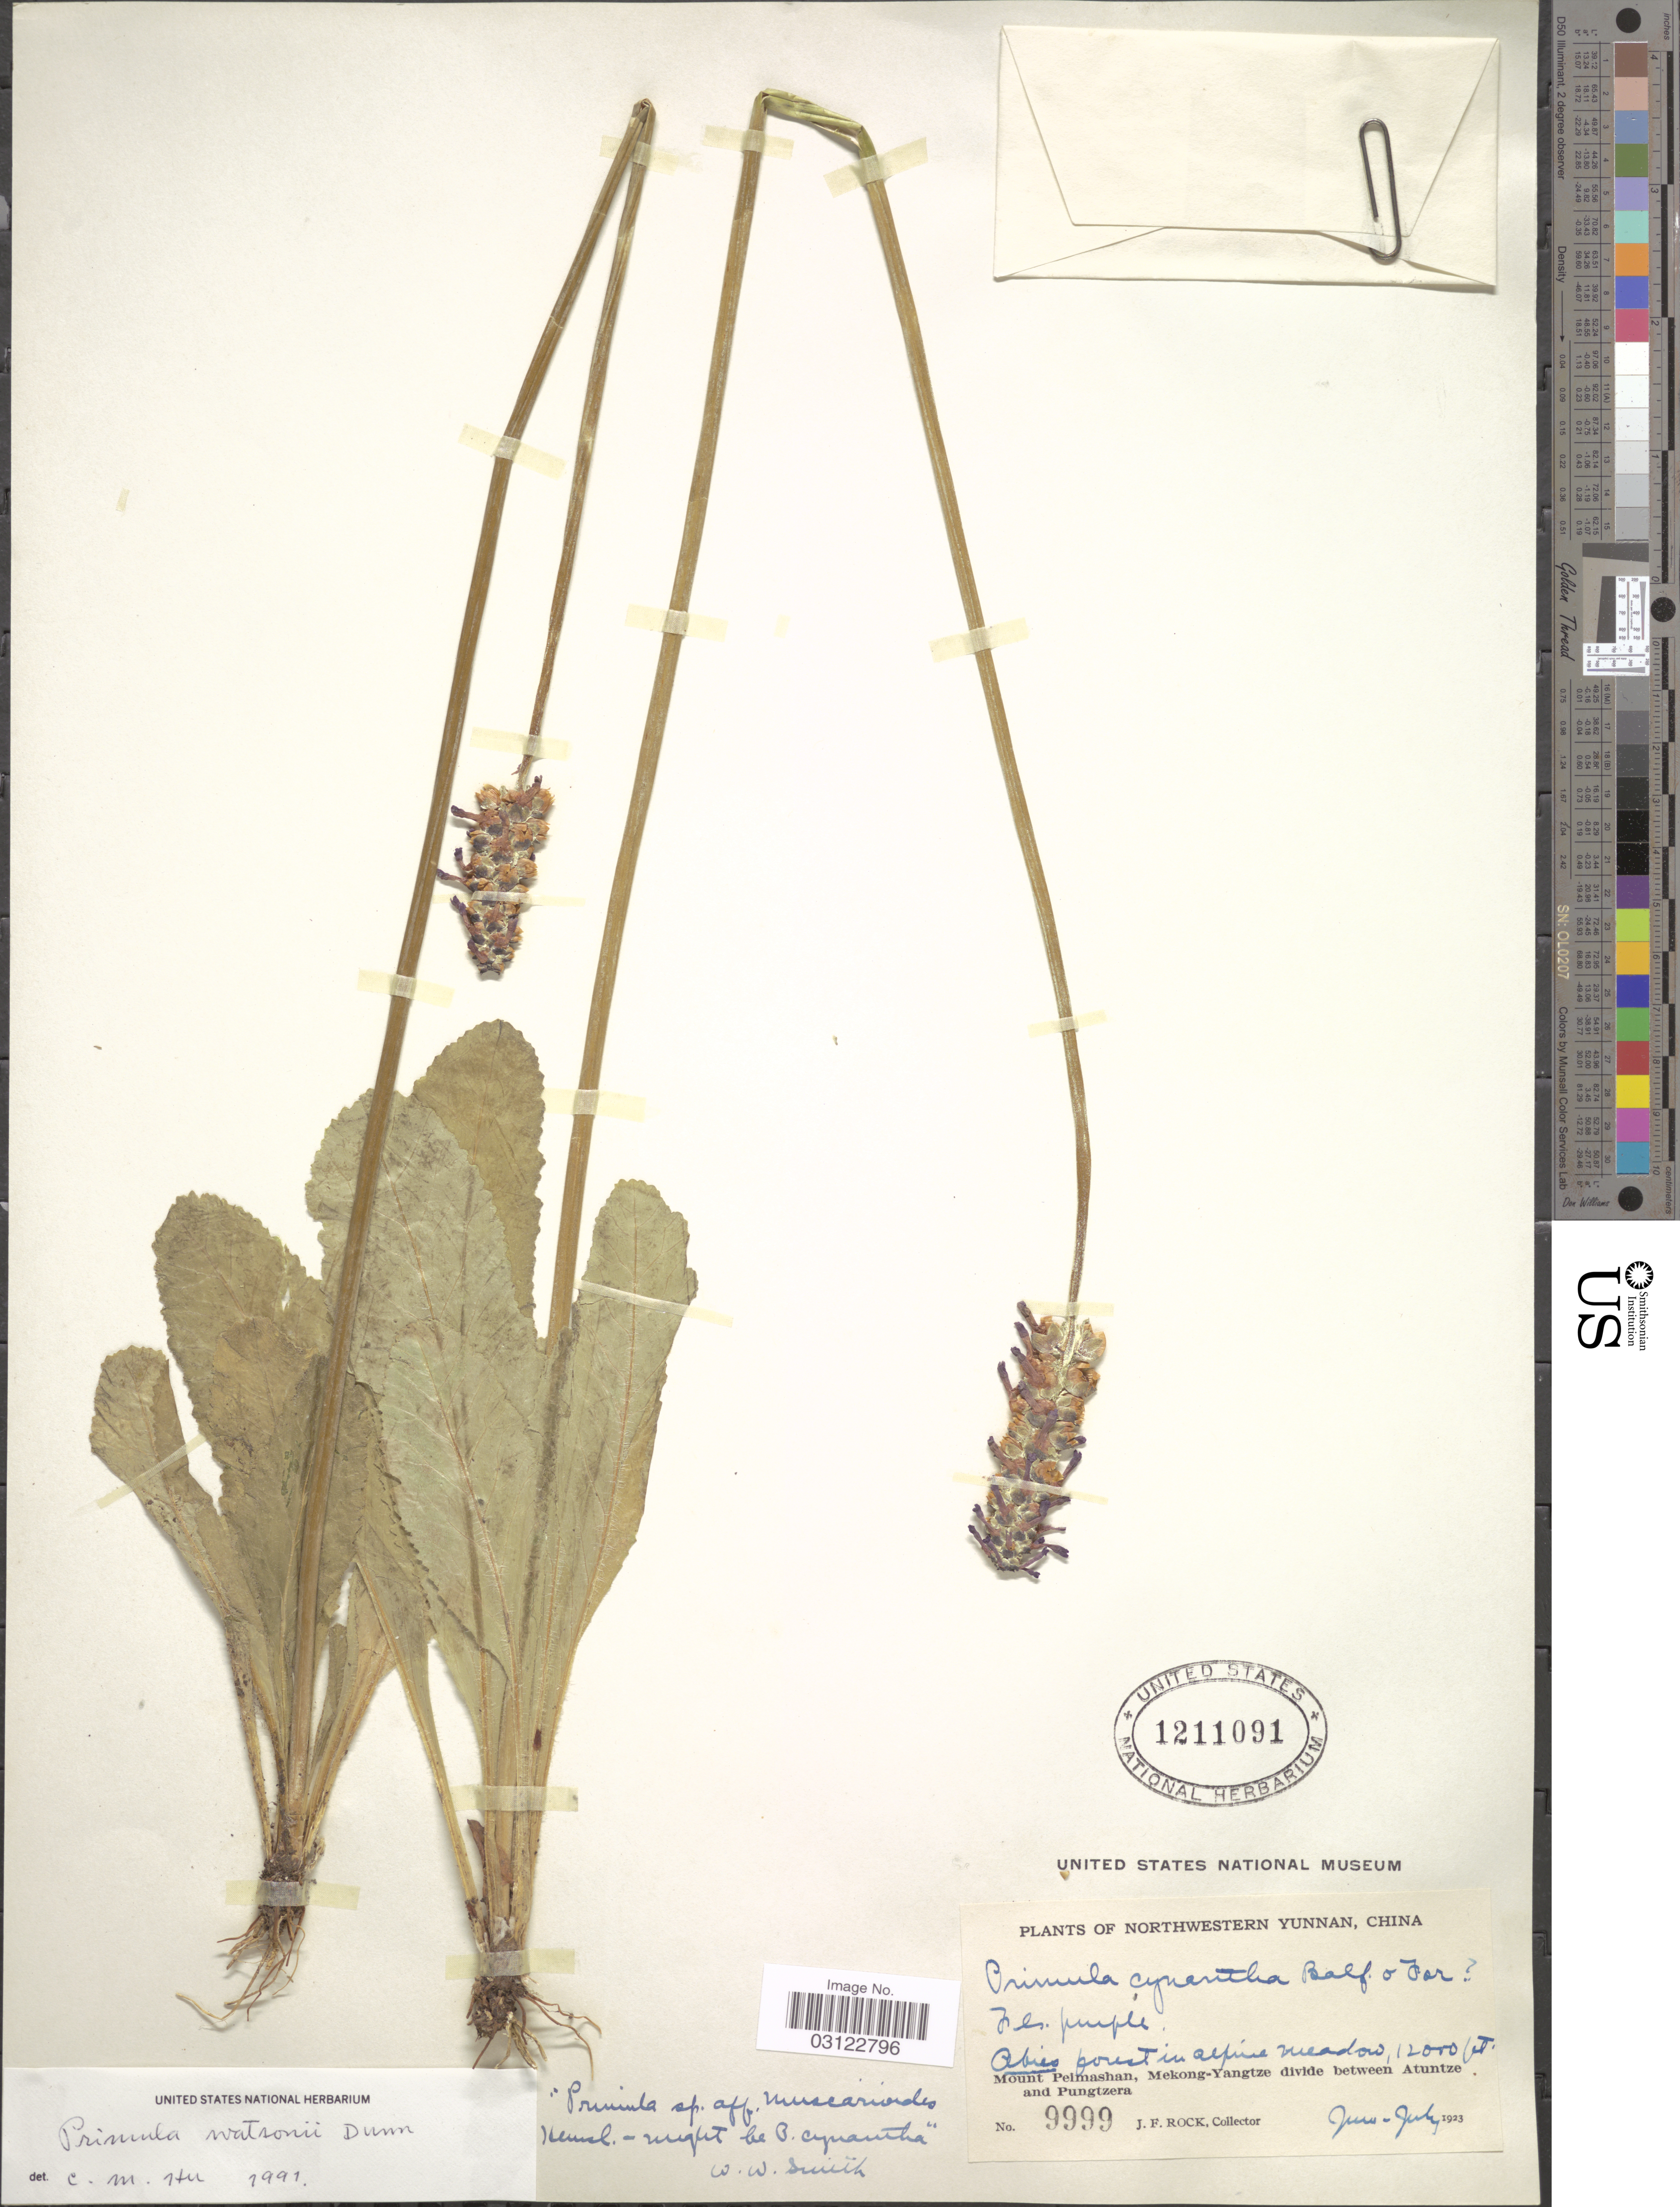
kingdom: Plantae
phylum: Tracheophyta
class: Magnoliopsida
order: Ericales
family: Primulaceae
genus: Primula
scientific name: Primula watsonii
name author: Dunn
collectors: J. Rock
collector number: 9999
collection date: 1923-06/1923-07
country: China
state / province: Yunnan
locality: Northwestern Yunnan. Alpine meadow. Mount Peimashan, Mekong-Yangtze divide between Atuntze and Pungtzera.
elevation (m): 3658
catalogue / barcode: US 1211091